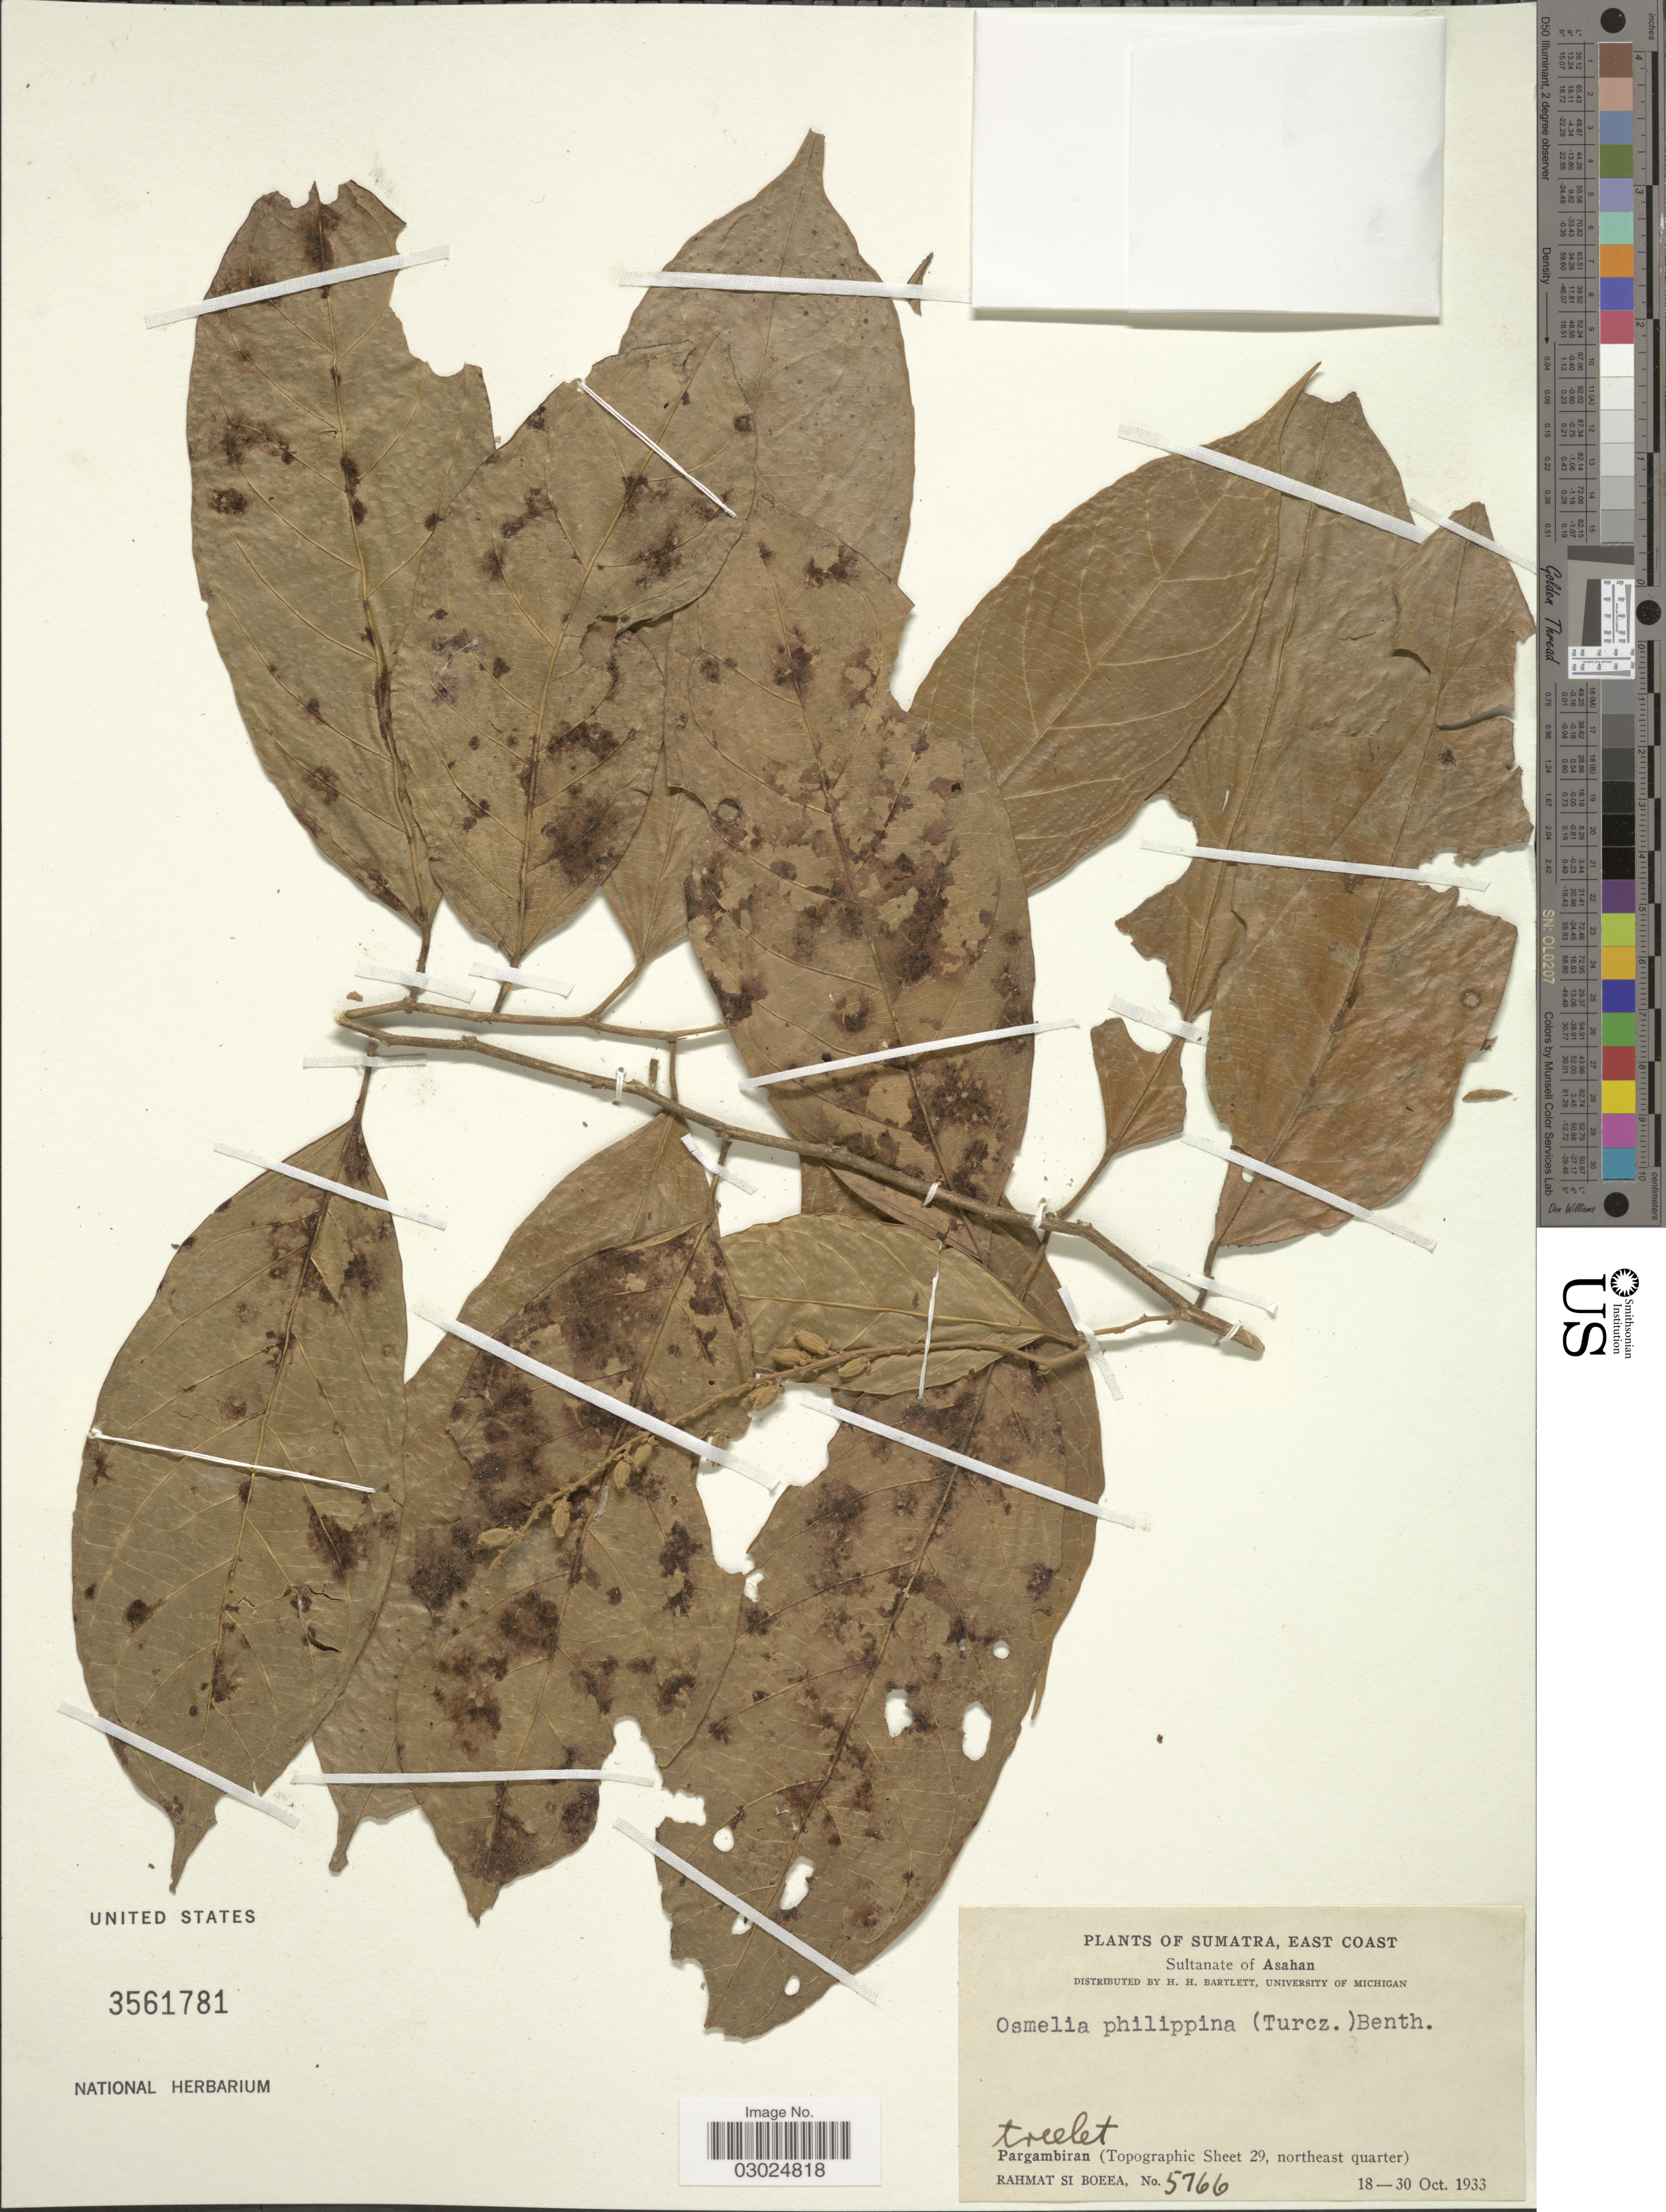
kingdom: Plantae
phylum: Tracheophyta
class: Magnoliopsida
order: Malpighiales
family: Salicaceae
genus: Osmelia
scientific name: Osmelia philippina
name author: (Turcz.) Benth.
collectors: Rahmat Si Boeea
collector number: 5766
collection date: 1933-10-18/1933-10-30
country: Indonesia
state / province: Sumatra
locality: East Coast, Sultanate of Asahan, Pargambiran (Topographic Sheet 29, northeast quarter).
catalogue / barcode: US 3561781